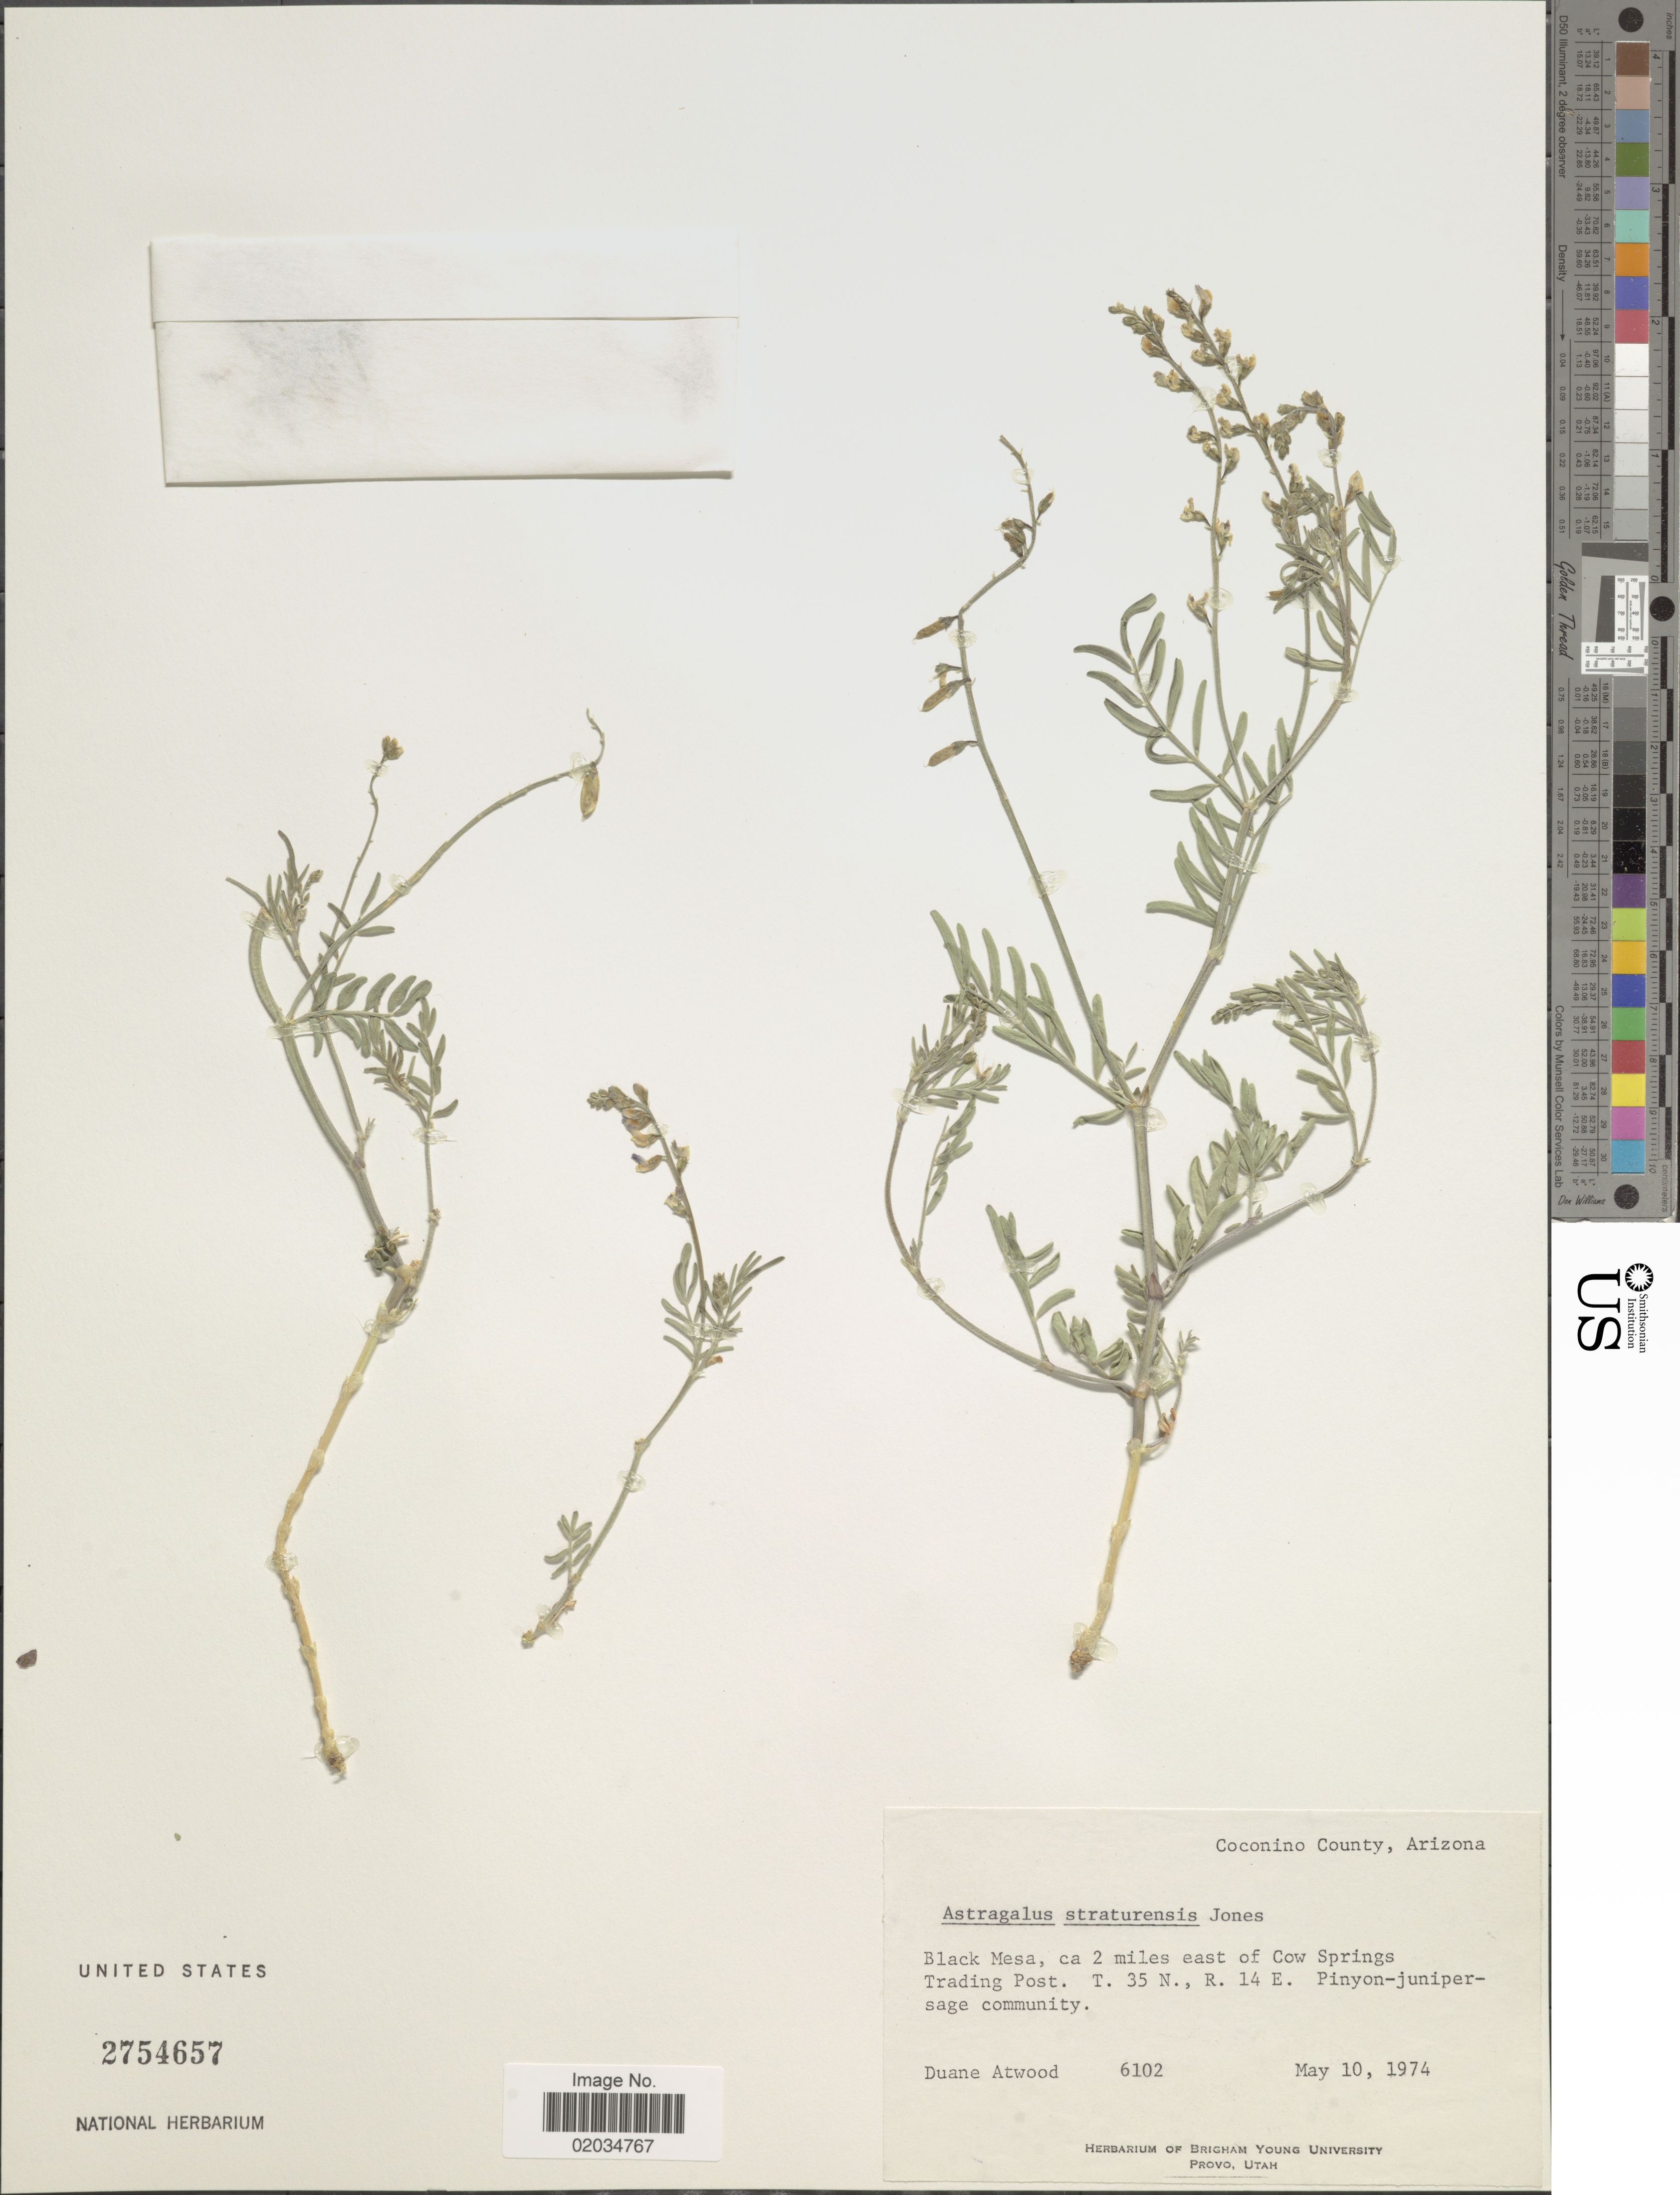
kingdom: Plantae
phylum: Tracheophyta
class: Magnoliopsida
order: Fabales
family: Fabaceae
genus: Astragalus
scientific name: Astragalus straturensis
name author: M.E. Jones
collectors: D. Atwood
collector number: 6102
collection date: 1974-05-10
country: United States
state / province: Arizona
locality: Coconino County. Black Mesa, ca 2 miles east of Cow Springs Trading Post. T. 35 N., R. 14 E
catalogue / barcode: US 2754657